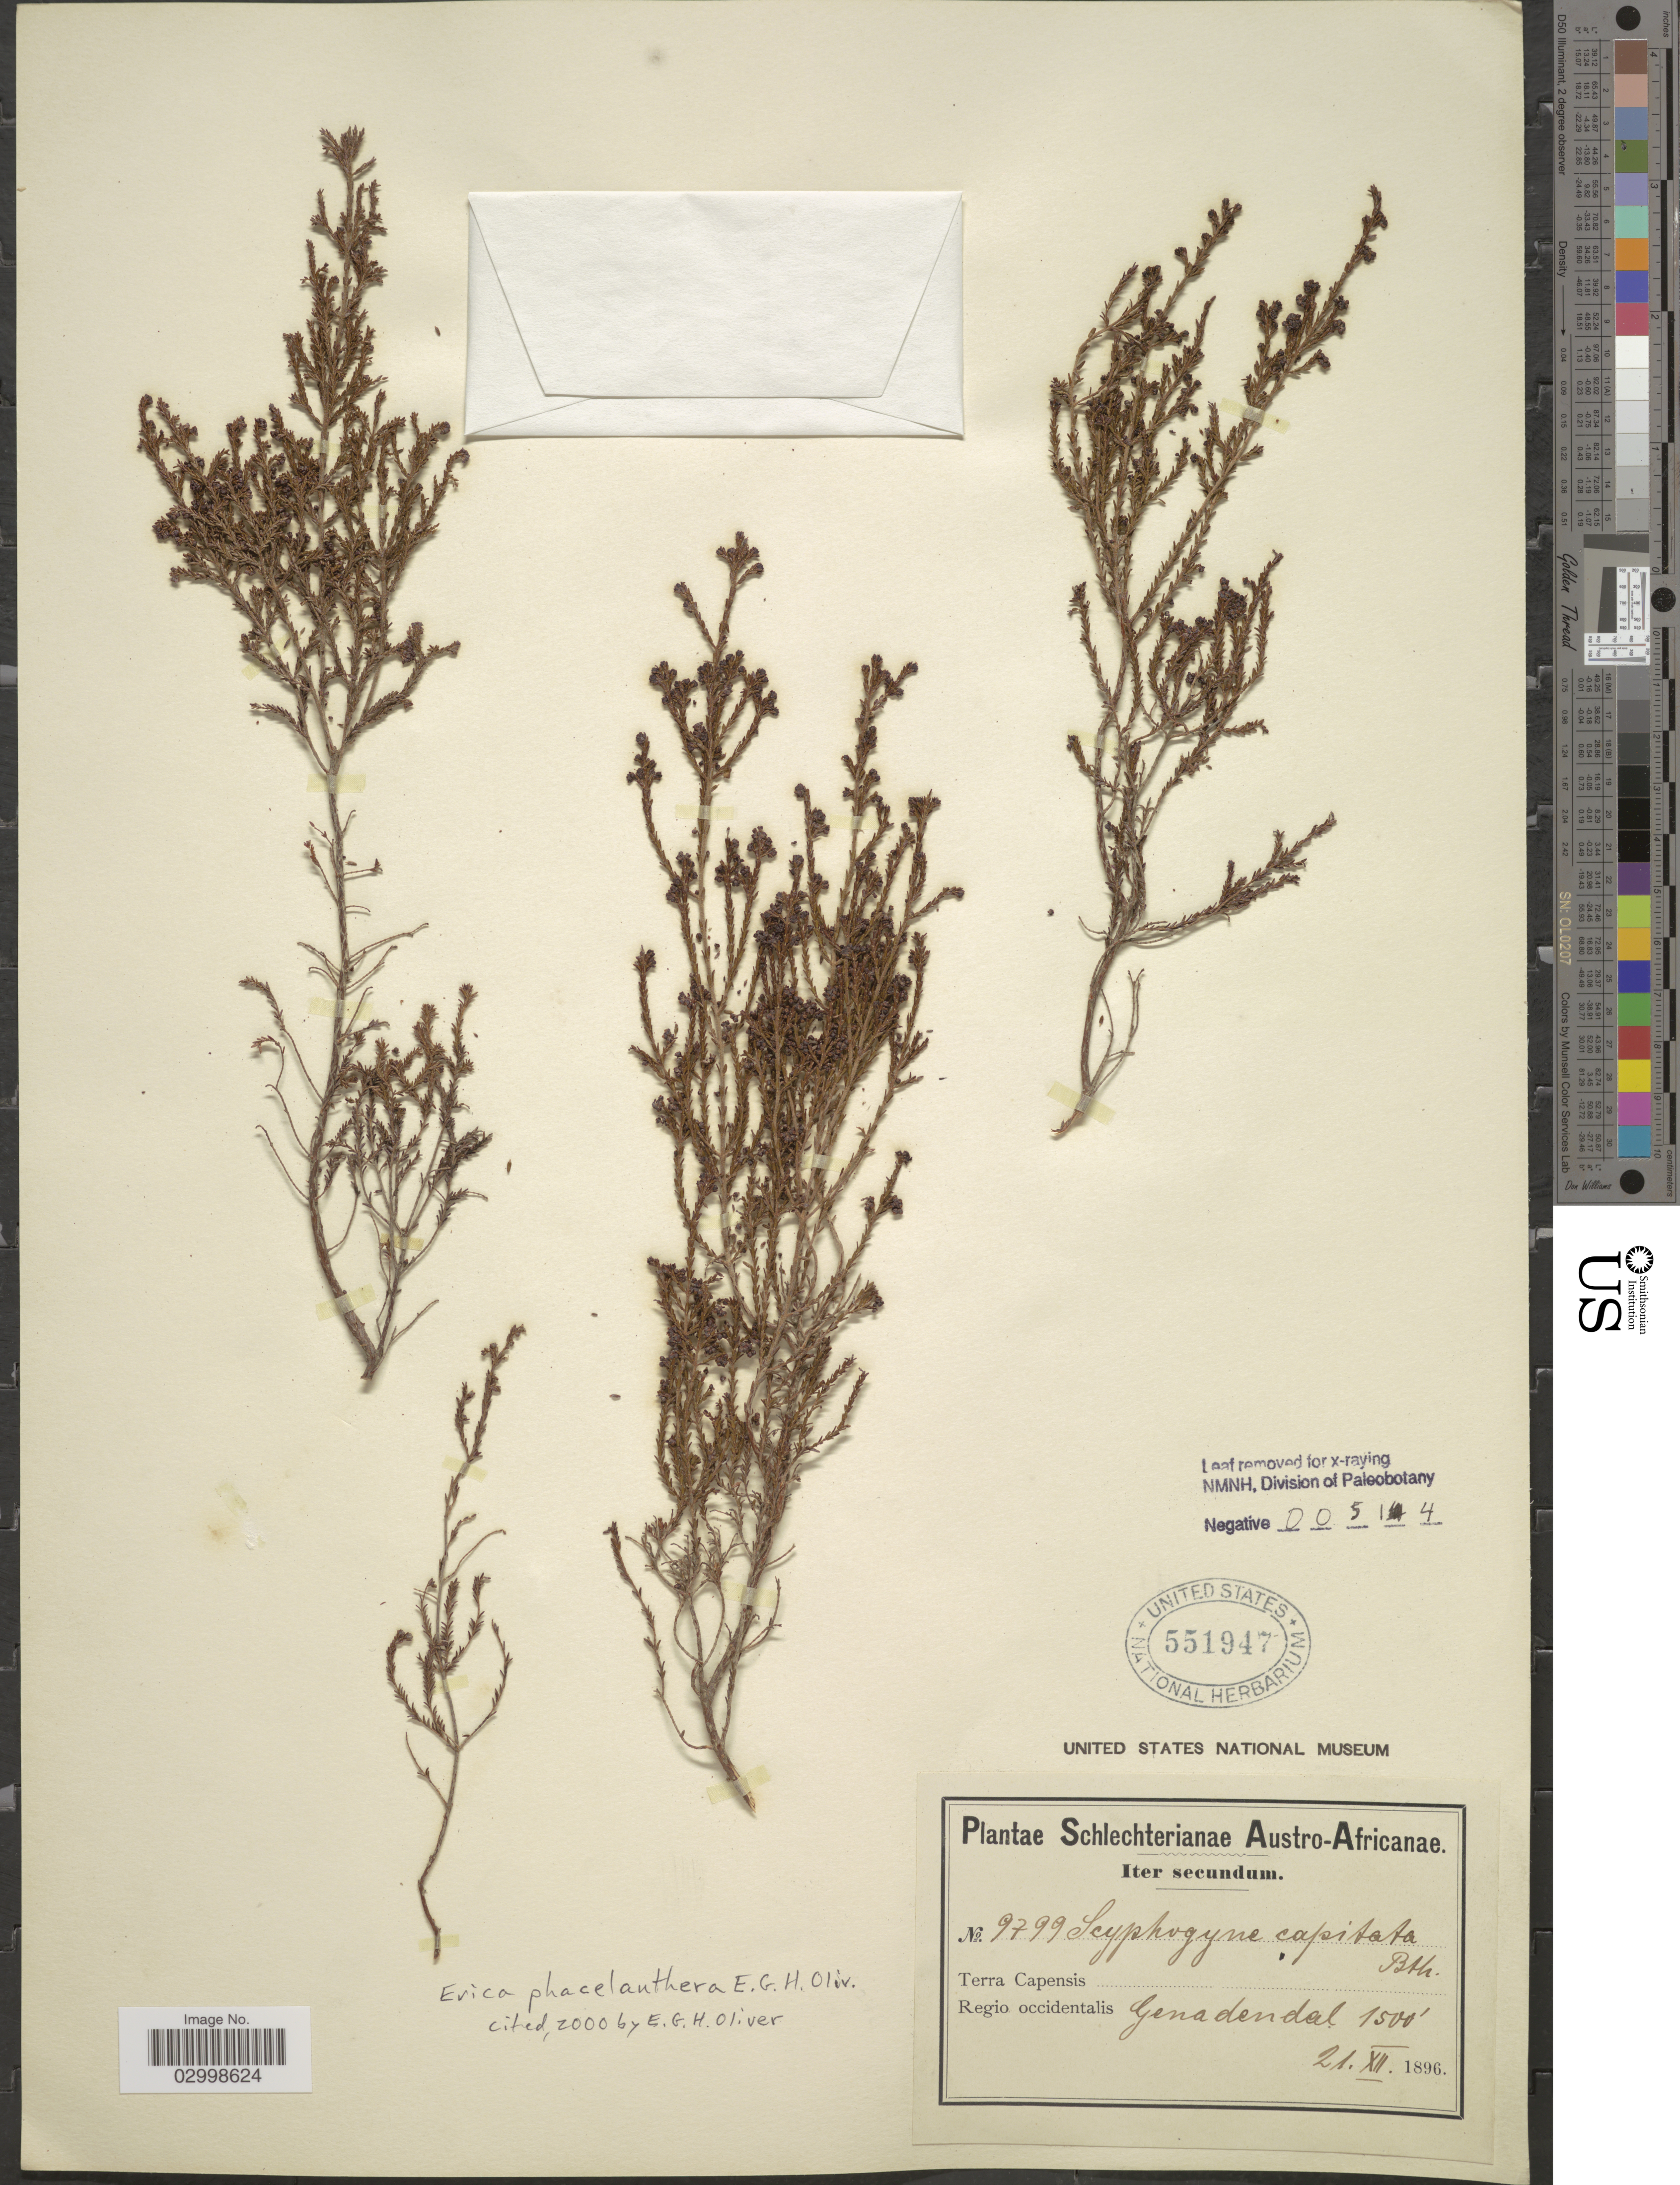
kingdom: Plantae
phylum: Tracheophyta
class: Magnoliopsida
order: Ericales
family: Ericaceae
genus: Erica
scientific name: Erica phacelanthera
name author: E.G.H. Oliv.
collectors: Schlechter, --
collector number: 9799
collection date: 1896-12-21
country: South Africa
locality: Austro-Africanae, Terra Capensis, Regio occidentalis, Genadendal.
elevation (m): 457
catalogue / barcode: US 551947